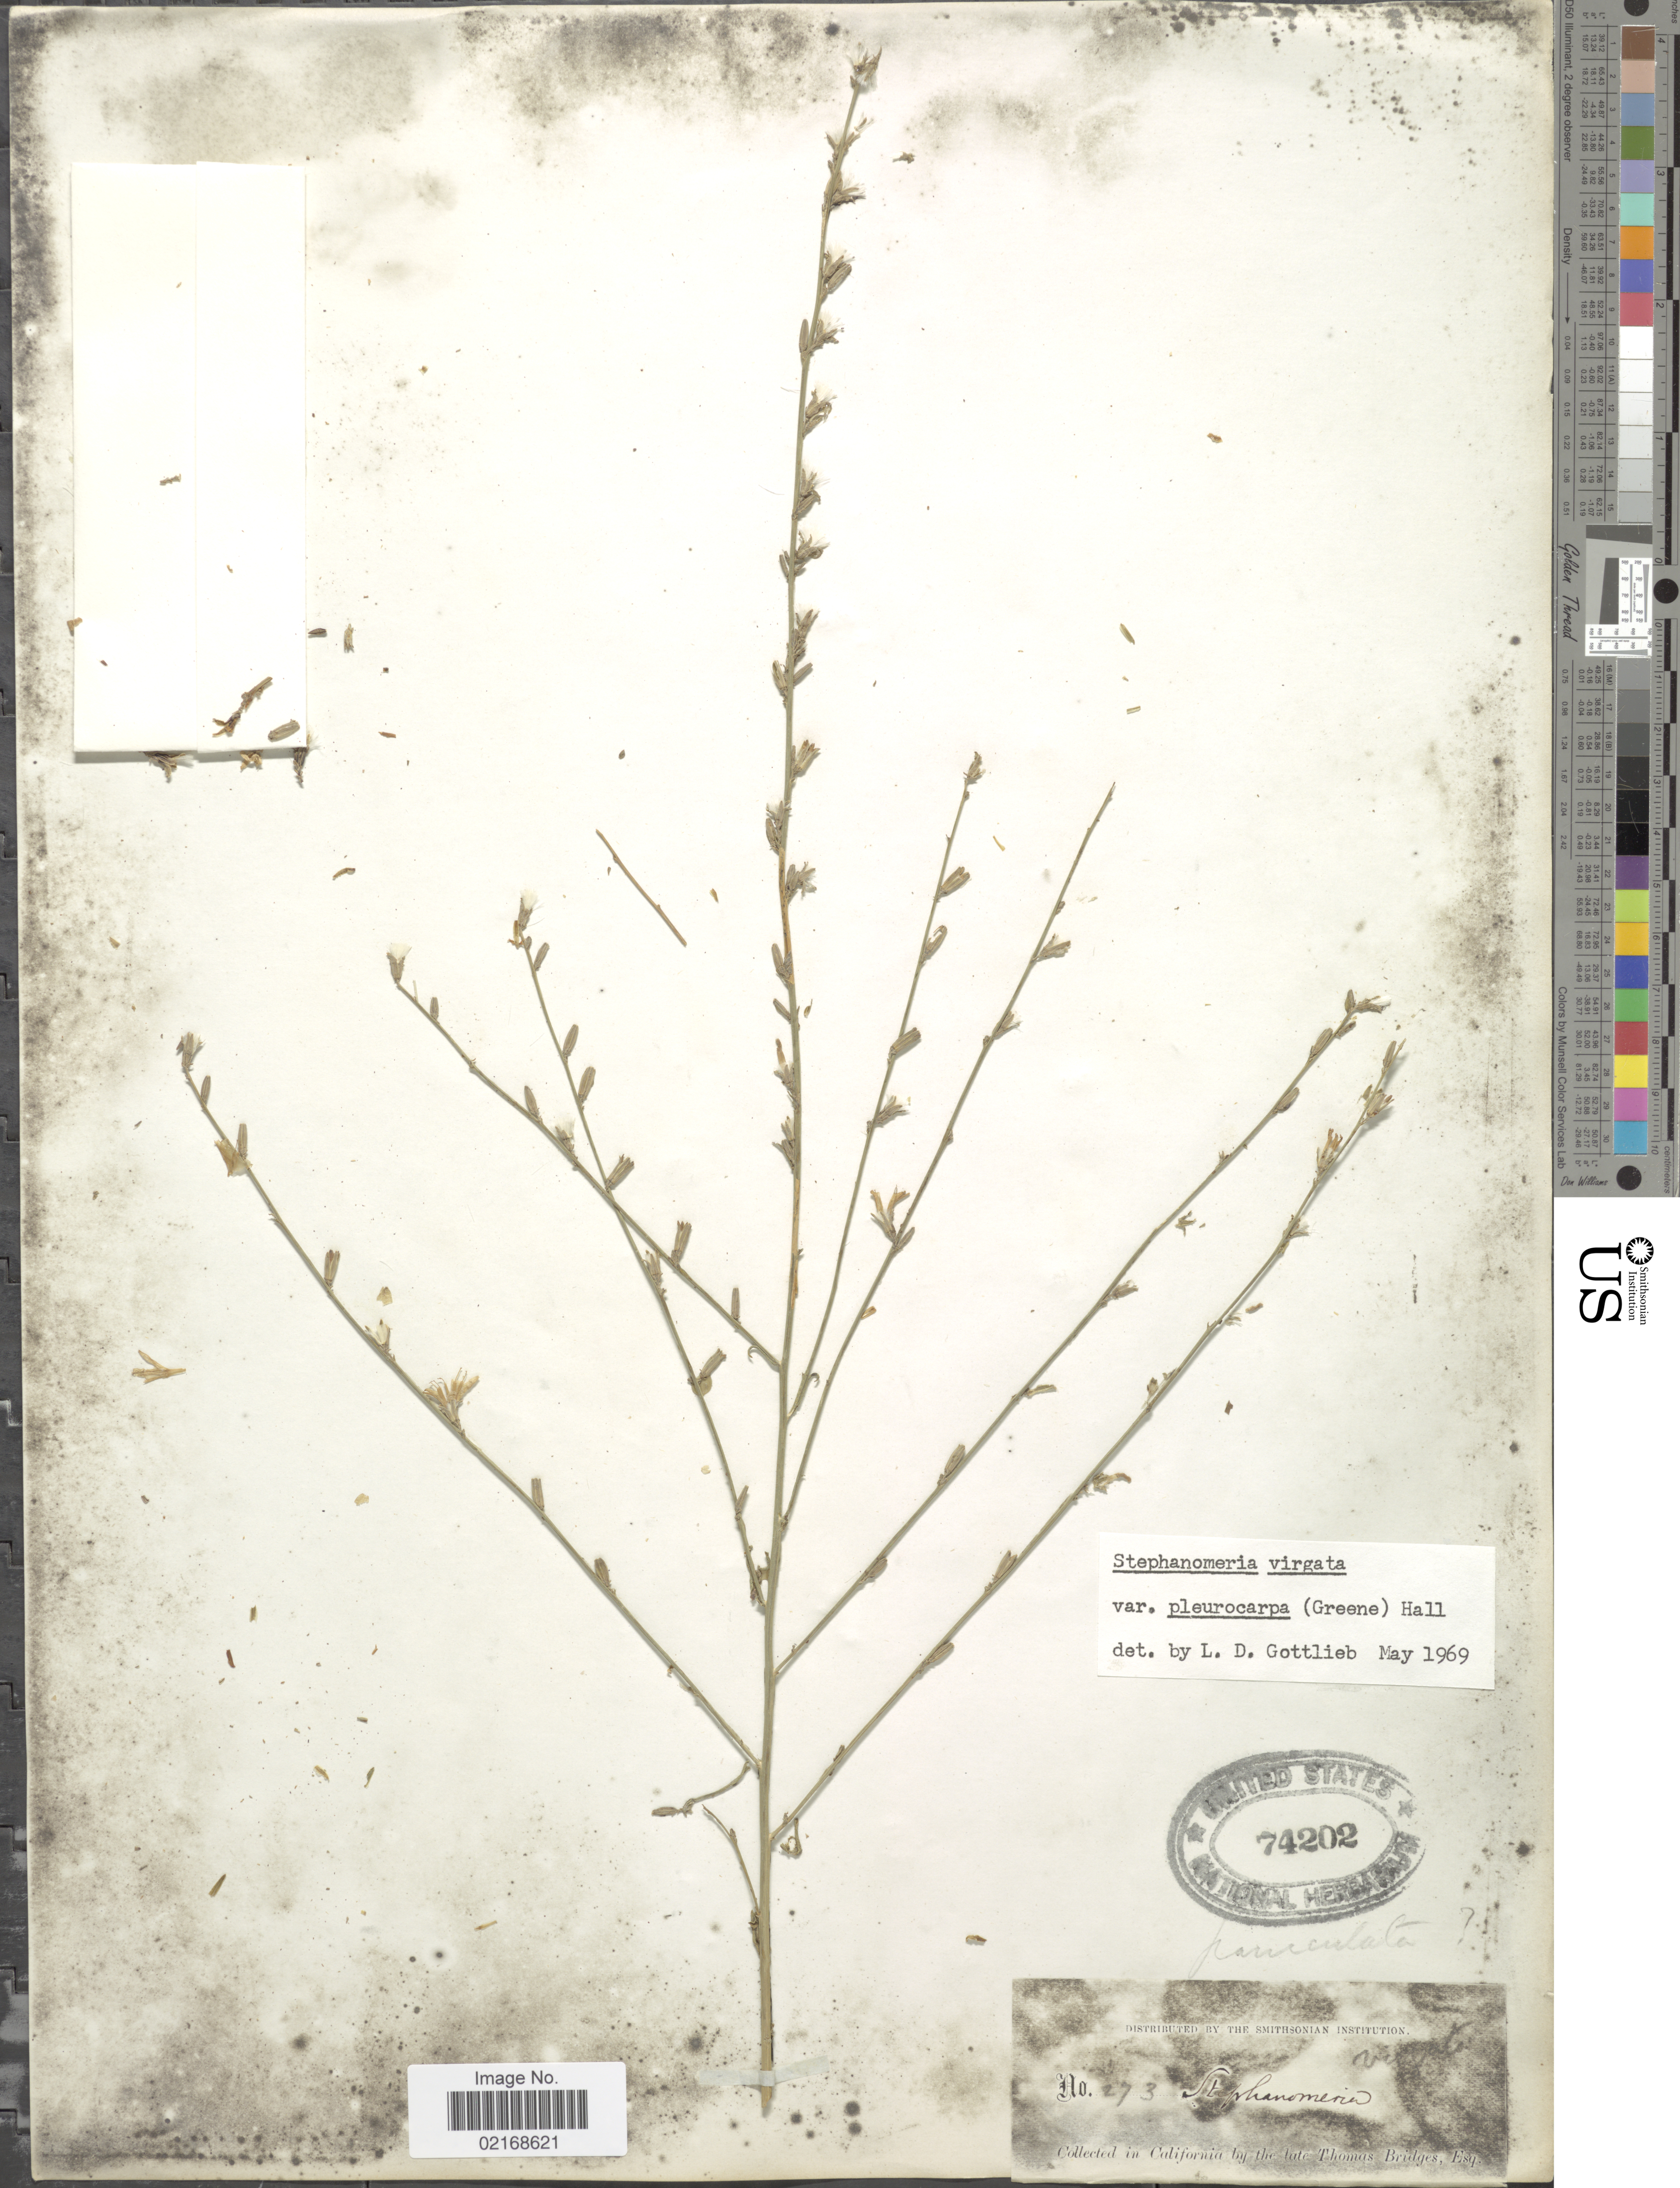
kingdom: Plantae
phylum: Tracheophyta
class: Magnoliopsida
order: Asterales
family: Asteraceae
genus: Stephanomeria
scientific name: Stephanomeria virgata subsp. pleurocarpa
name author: (Greene) Gottlieb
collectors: T. Bridges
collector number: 273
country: United States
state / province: California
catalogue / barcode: US 74202